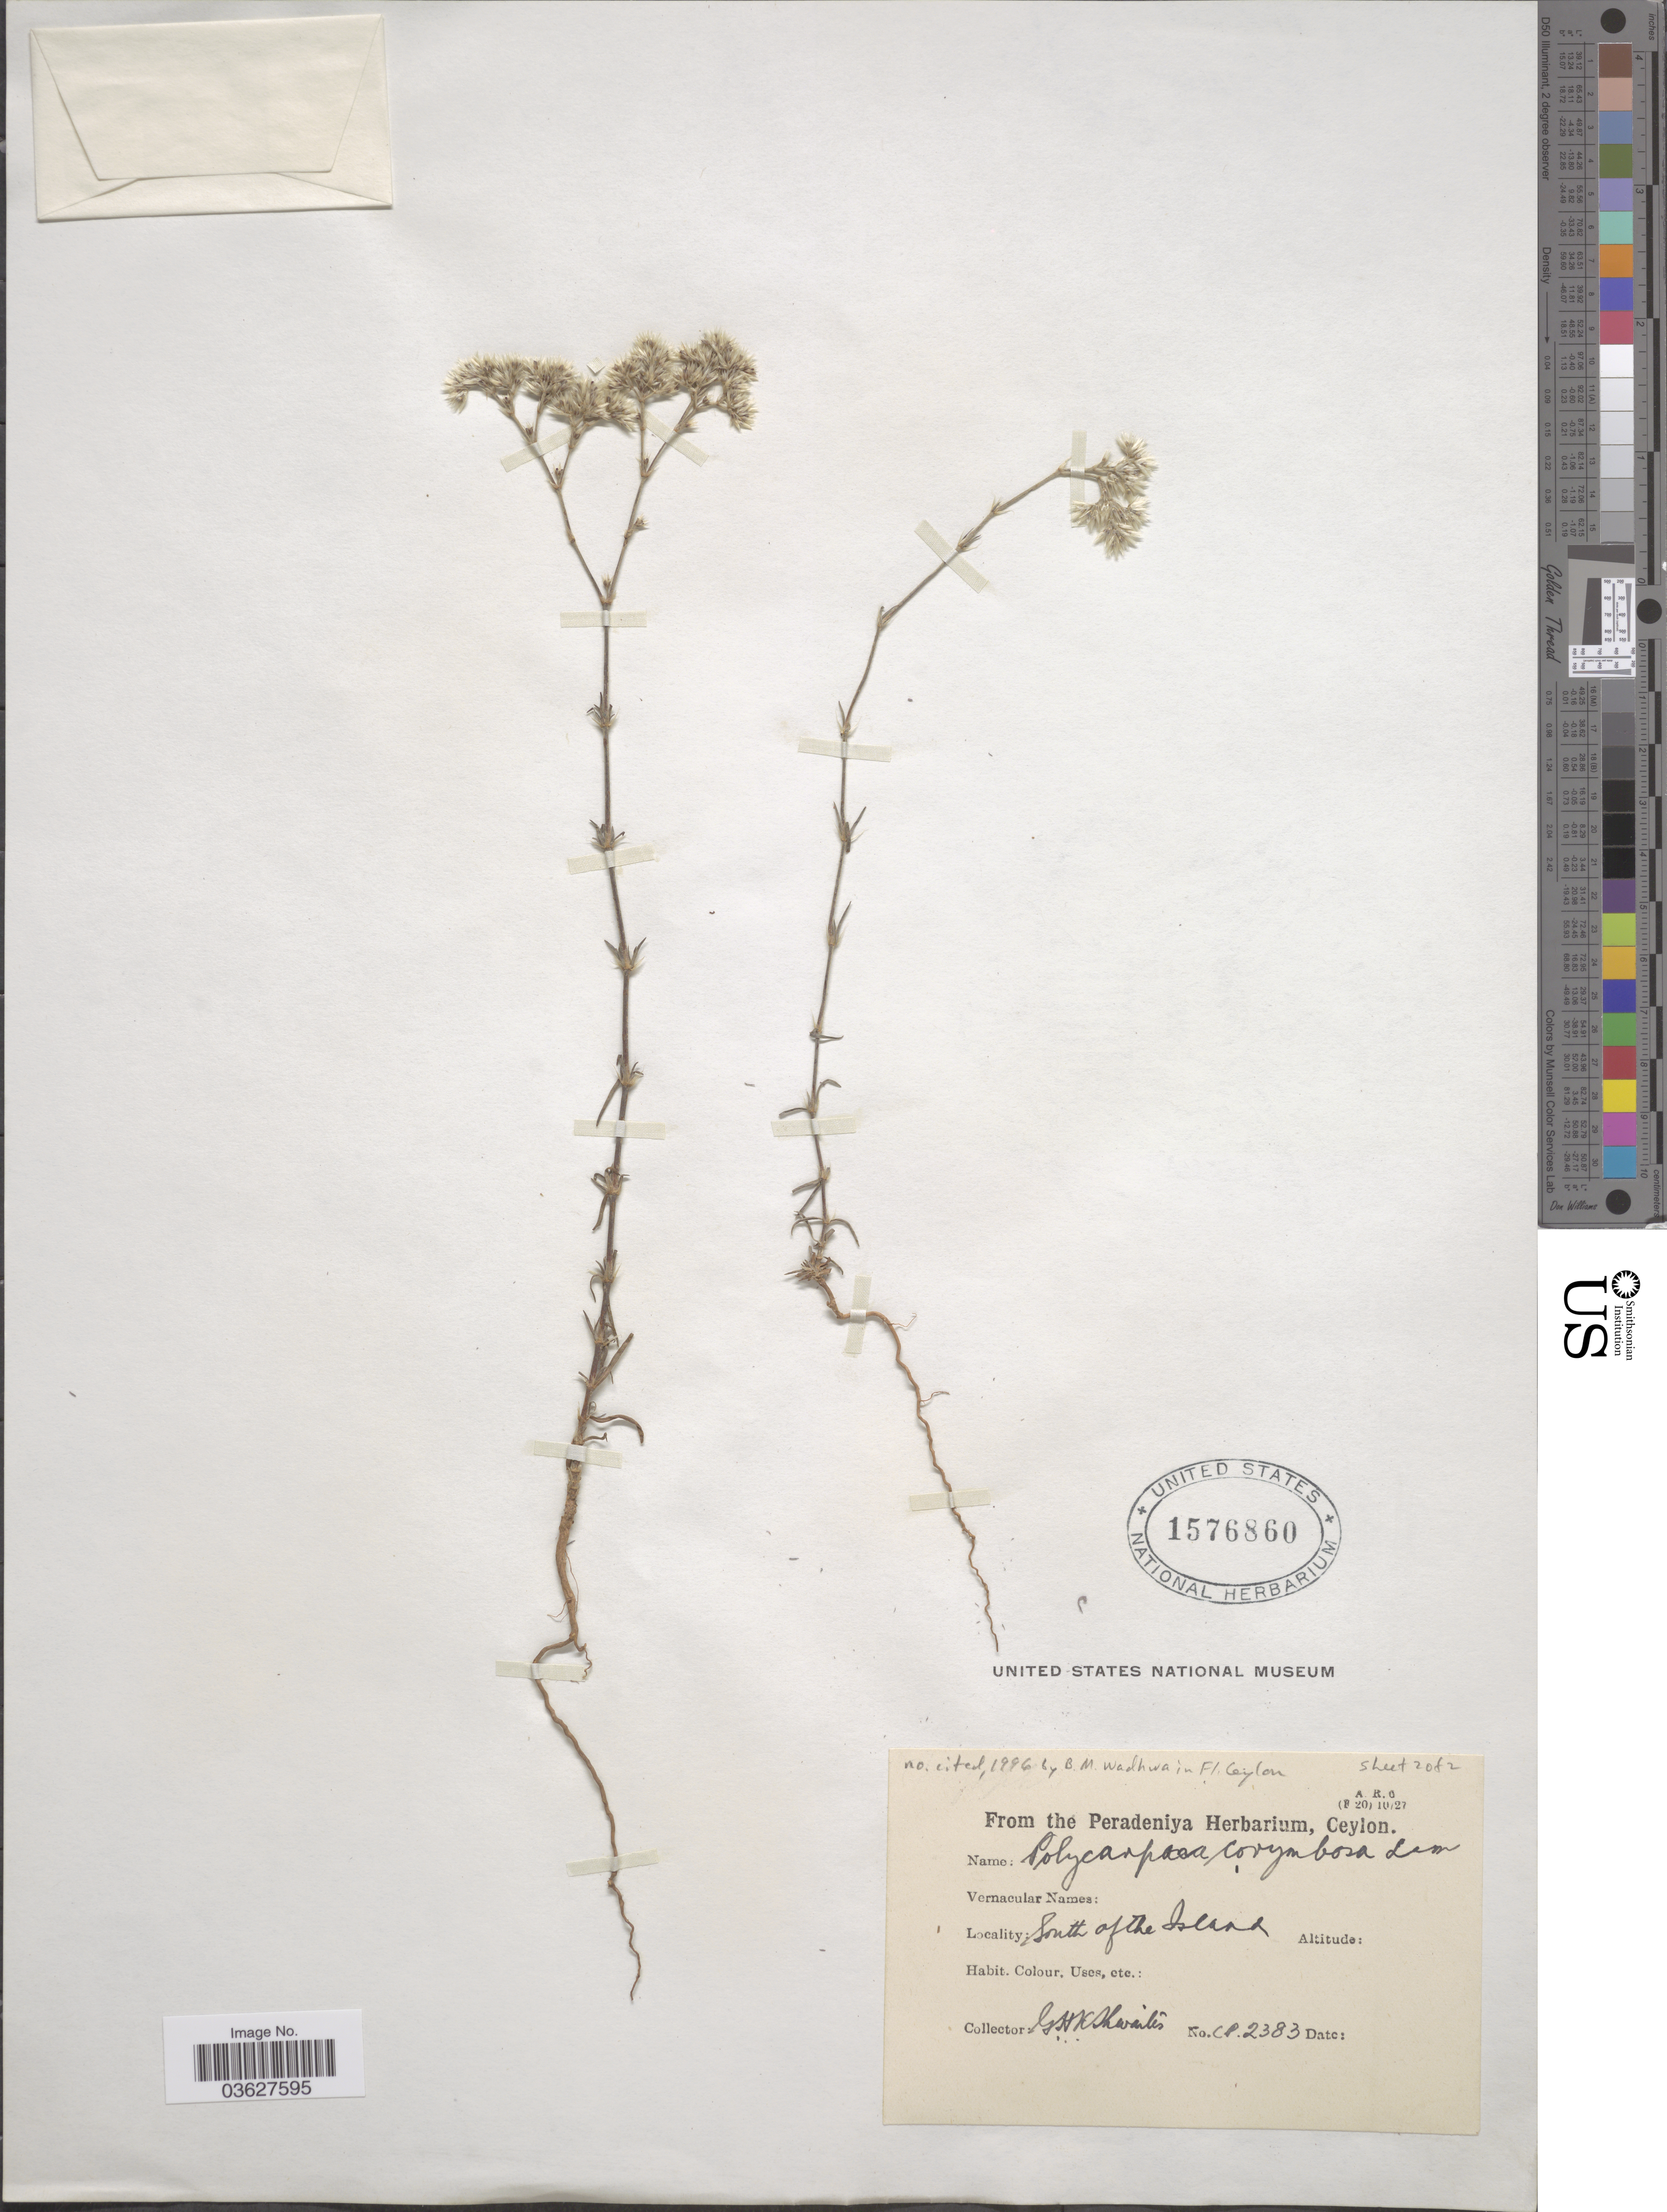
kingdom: Plantae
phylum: Tracheophyta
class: Magnoliopsida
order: Caryophyllales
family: Caryophyllaceae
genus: Polycarpaea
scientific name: Polycarpaea corymbosa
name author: (L.) Lam.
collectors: G. H. K. Thwaites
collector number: CP2383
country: Sri Lanka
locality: South of The Island.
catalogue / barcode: US 1576860